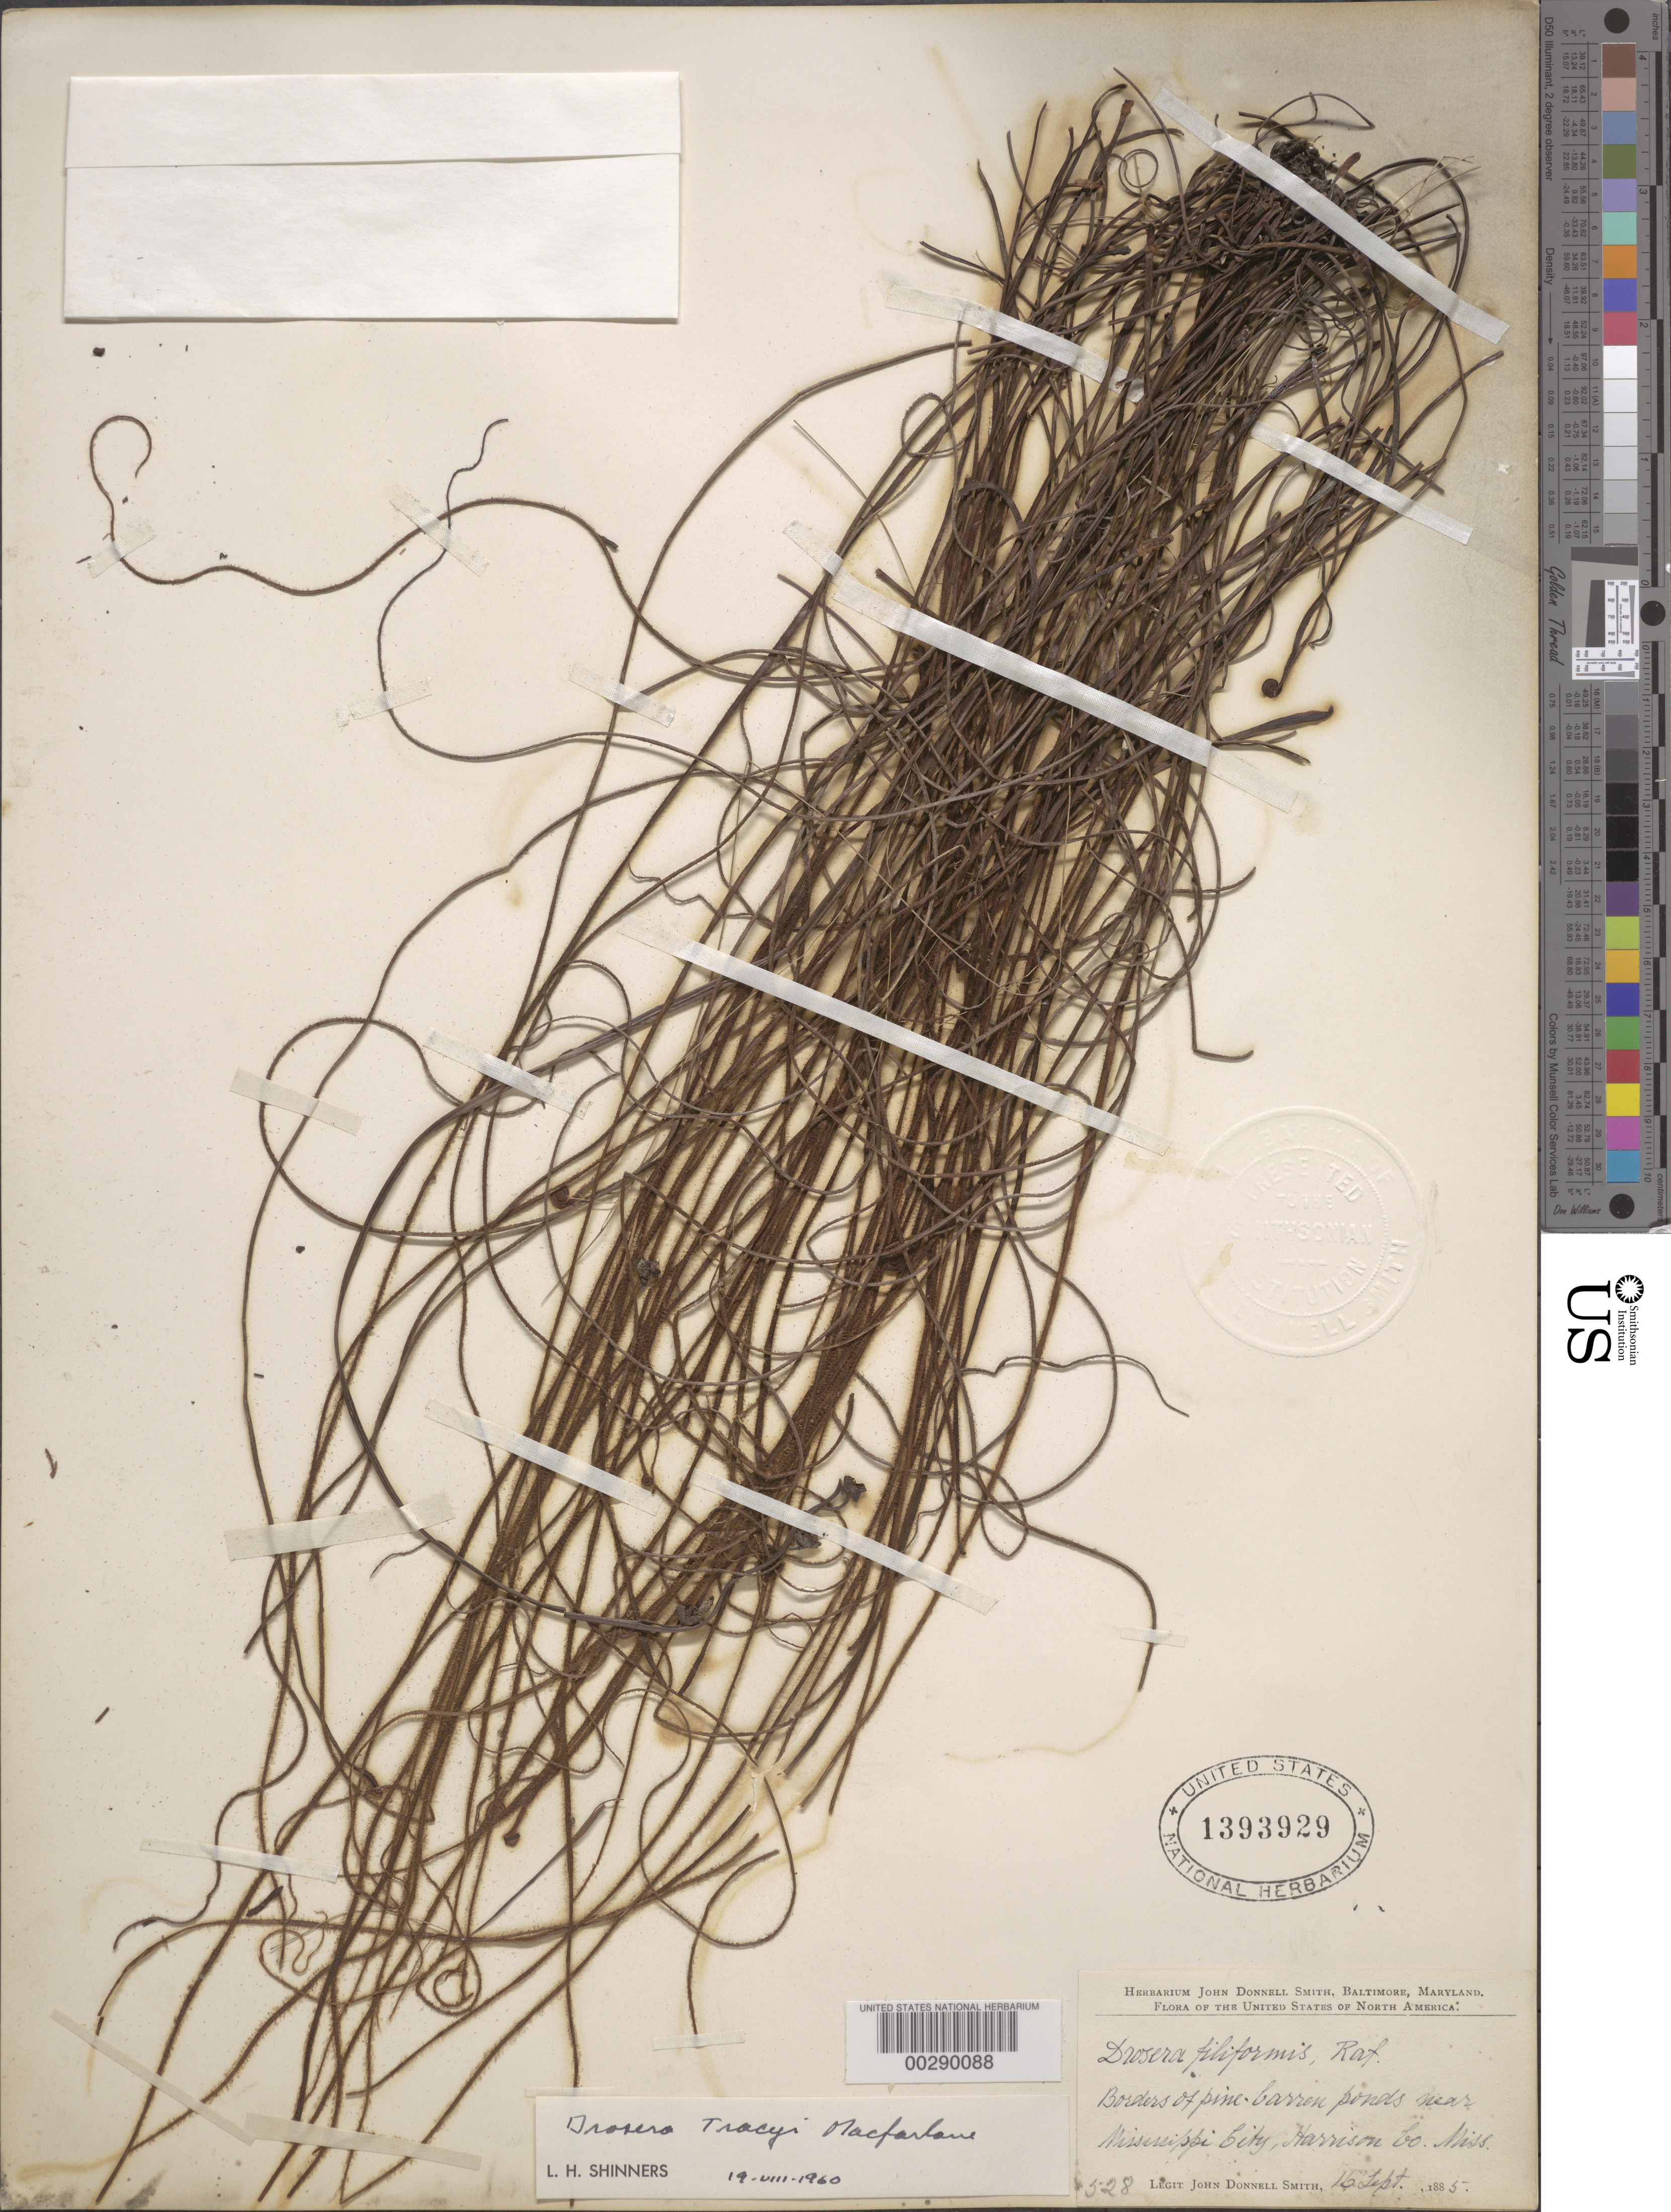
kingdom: Plantae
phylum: Tracheophyta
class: Magnoliopsida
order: Caryophyllales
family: Droseraceae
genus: Drosera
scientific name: Drosera tracyi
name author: Macfarl.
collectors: J. Donnell Smith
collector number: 528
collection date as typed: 15 Sep 1885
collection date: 1885-09-15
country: United States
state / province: Mississippi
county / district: Harrison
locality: Near mississippi city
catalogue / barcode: US 1393929